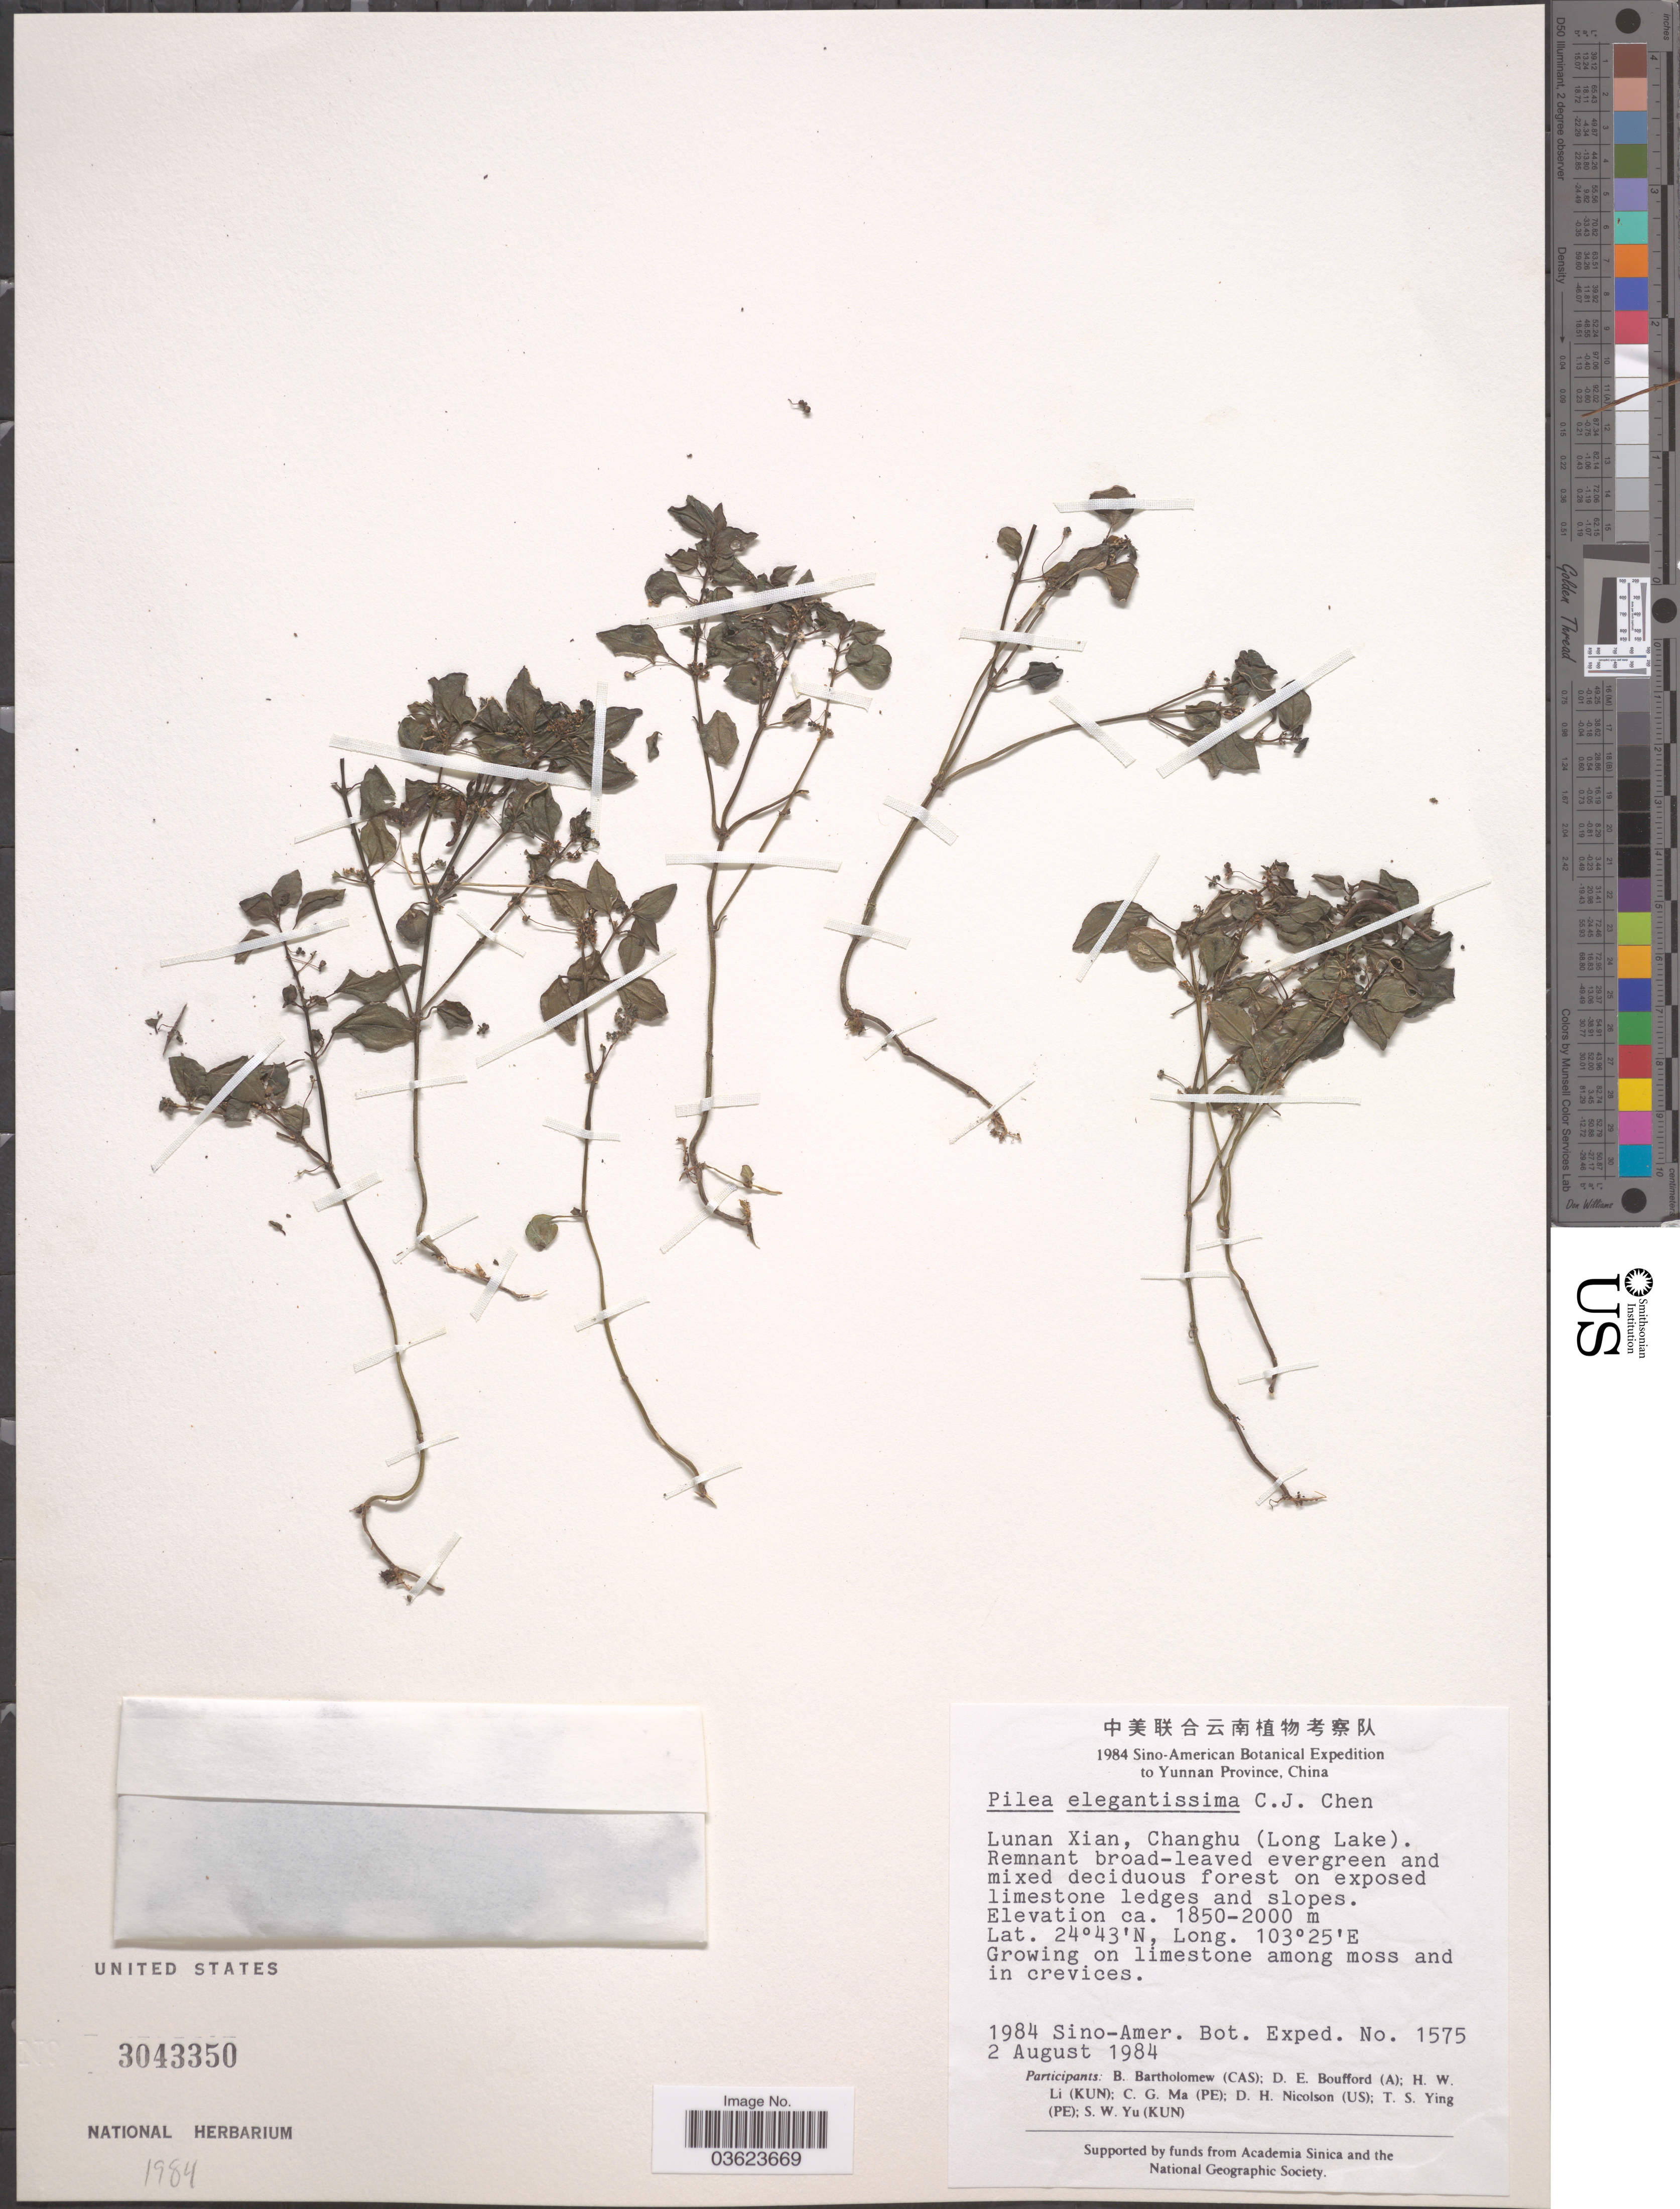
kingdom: Plantae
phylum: Tracheophyta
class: Magnoliopsida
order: Rosales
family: Urticaceae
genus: Pilea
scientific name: Pilea elegantissima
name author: C.J. Chen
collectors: Sino-Amer. Bot. Exped. 1984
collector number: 1575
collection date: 1984-08-02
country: China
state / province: Yunnan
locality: Lunan Xian, Changhu (Long Lake).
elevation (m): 1850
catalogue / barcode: US 3043350